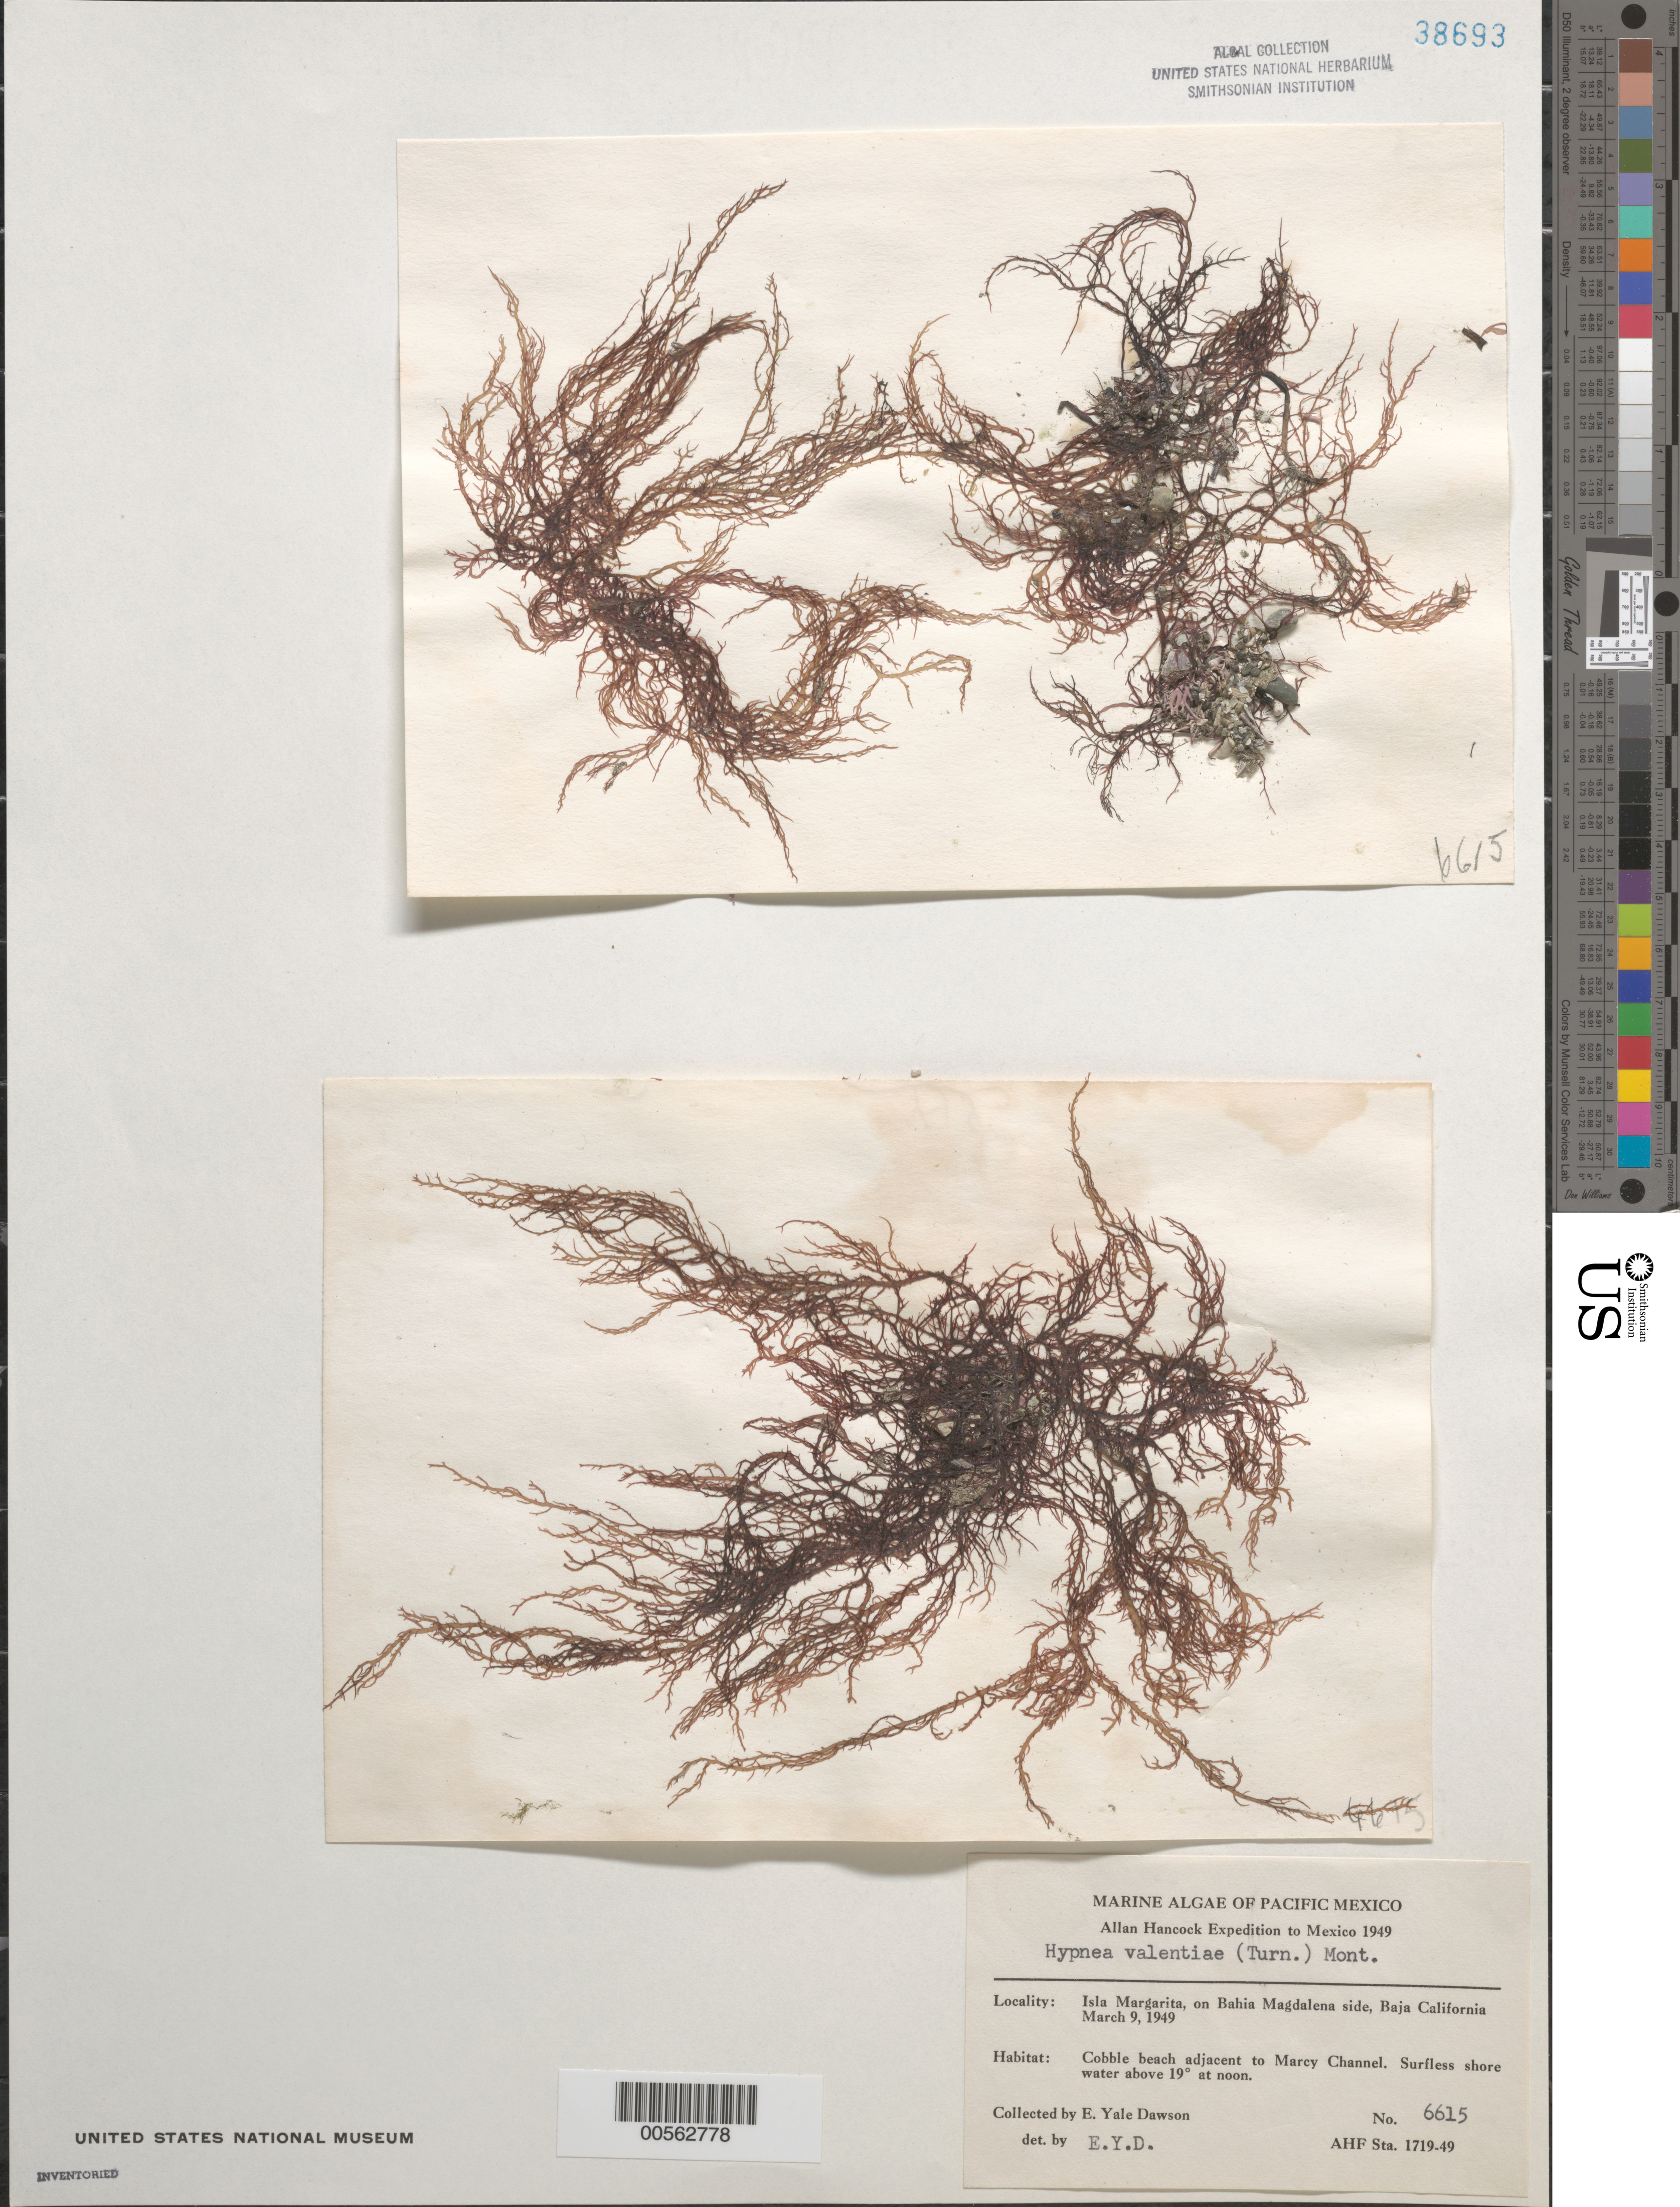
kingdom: Plantae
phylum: Rhodophyta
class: Florideophyceae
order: Gigartinales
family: Cystocloniaceae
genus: Hypnea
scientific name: Hypnea valentiae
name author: (Turner) Mont.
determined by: Dawson, E. Y.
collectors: W. Williams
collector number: EYD 6615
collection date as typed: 09 Mar 1949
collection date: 1949-03-09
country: Mexico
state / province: Baja California Sur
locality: Isla Margarita, beach by Marcy Channel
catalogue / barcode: US 38693